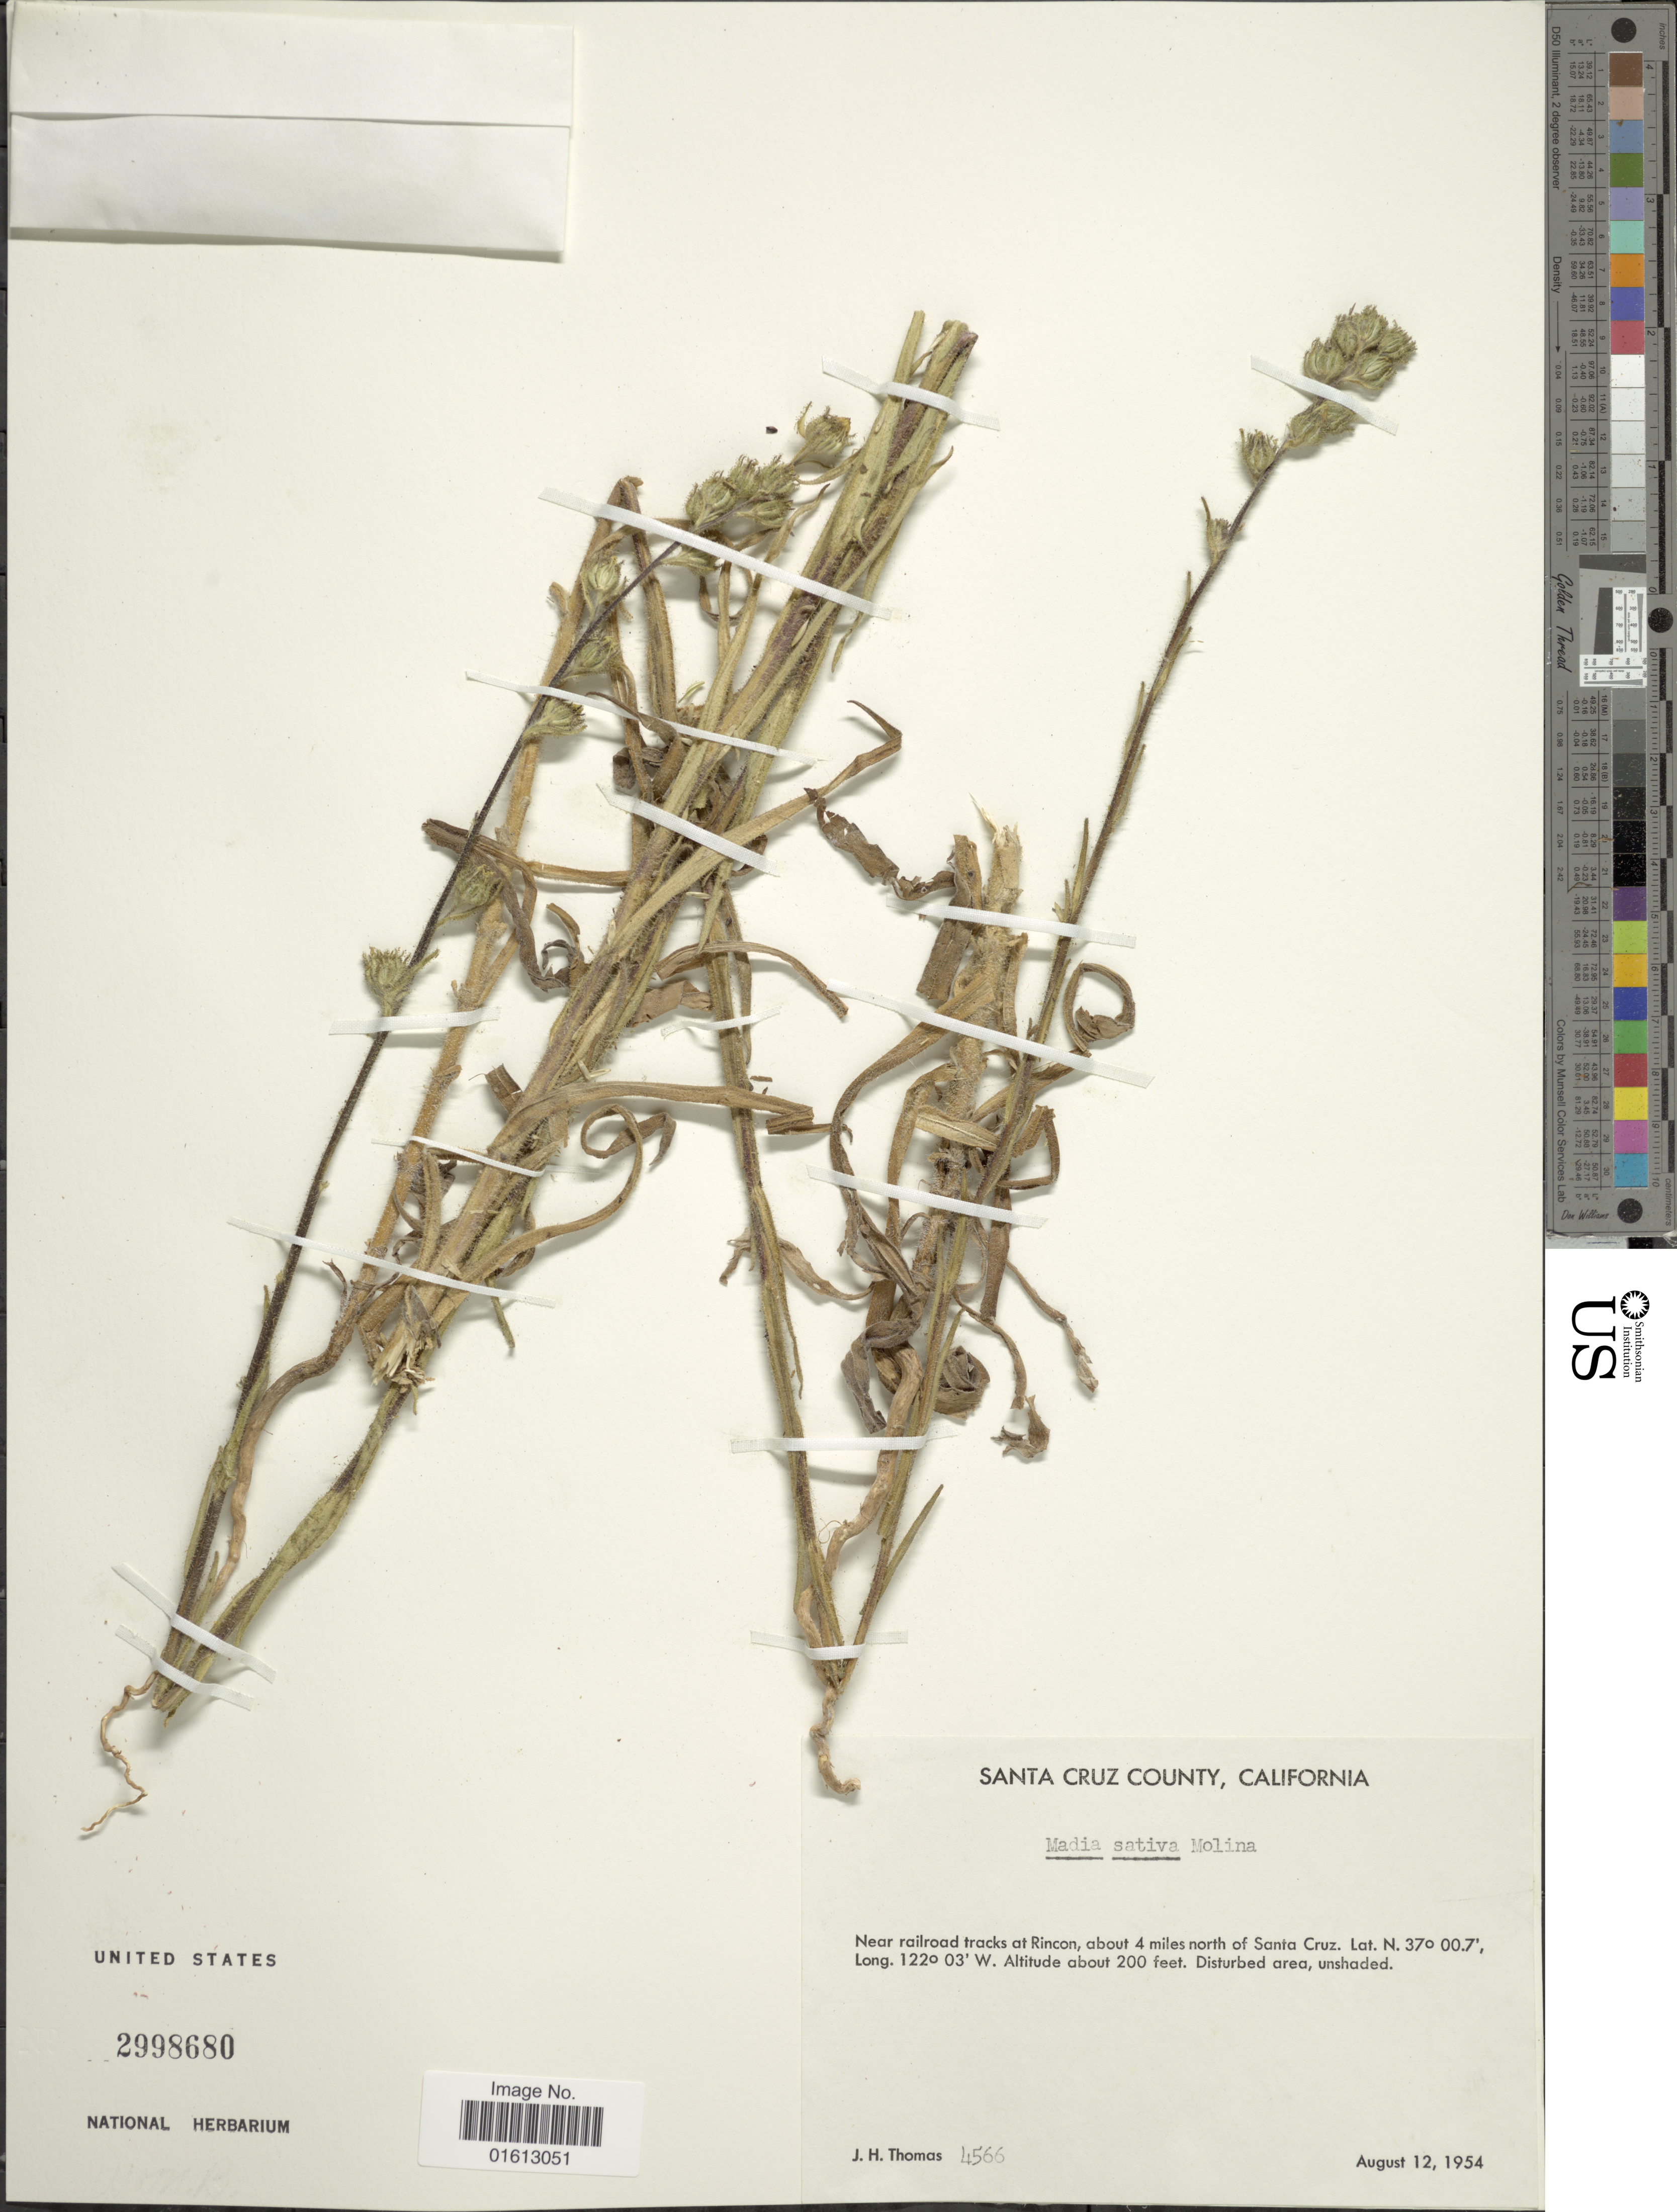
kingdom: Plantae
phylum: Tracheophyta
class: Magnoliopsida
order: Asterales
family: Asteraceae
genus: Madia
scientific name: Madia sativa subsp. sativa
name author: Molina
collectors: J. H. Thomas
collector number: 4566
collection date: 1954-08-12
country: United States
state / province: California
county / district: Santa Cruz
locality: California, Santa Cruz, near railroad tracks at Rincon, about 4 miles north of Santa Cruz.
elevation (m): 61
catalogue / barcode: US 2998680